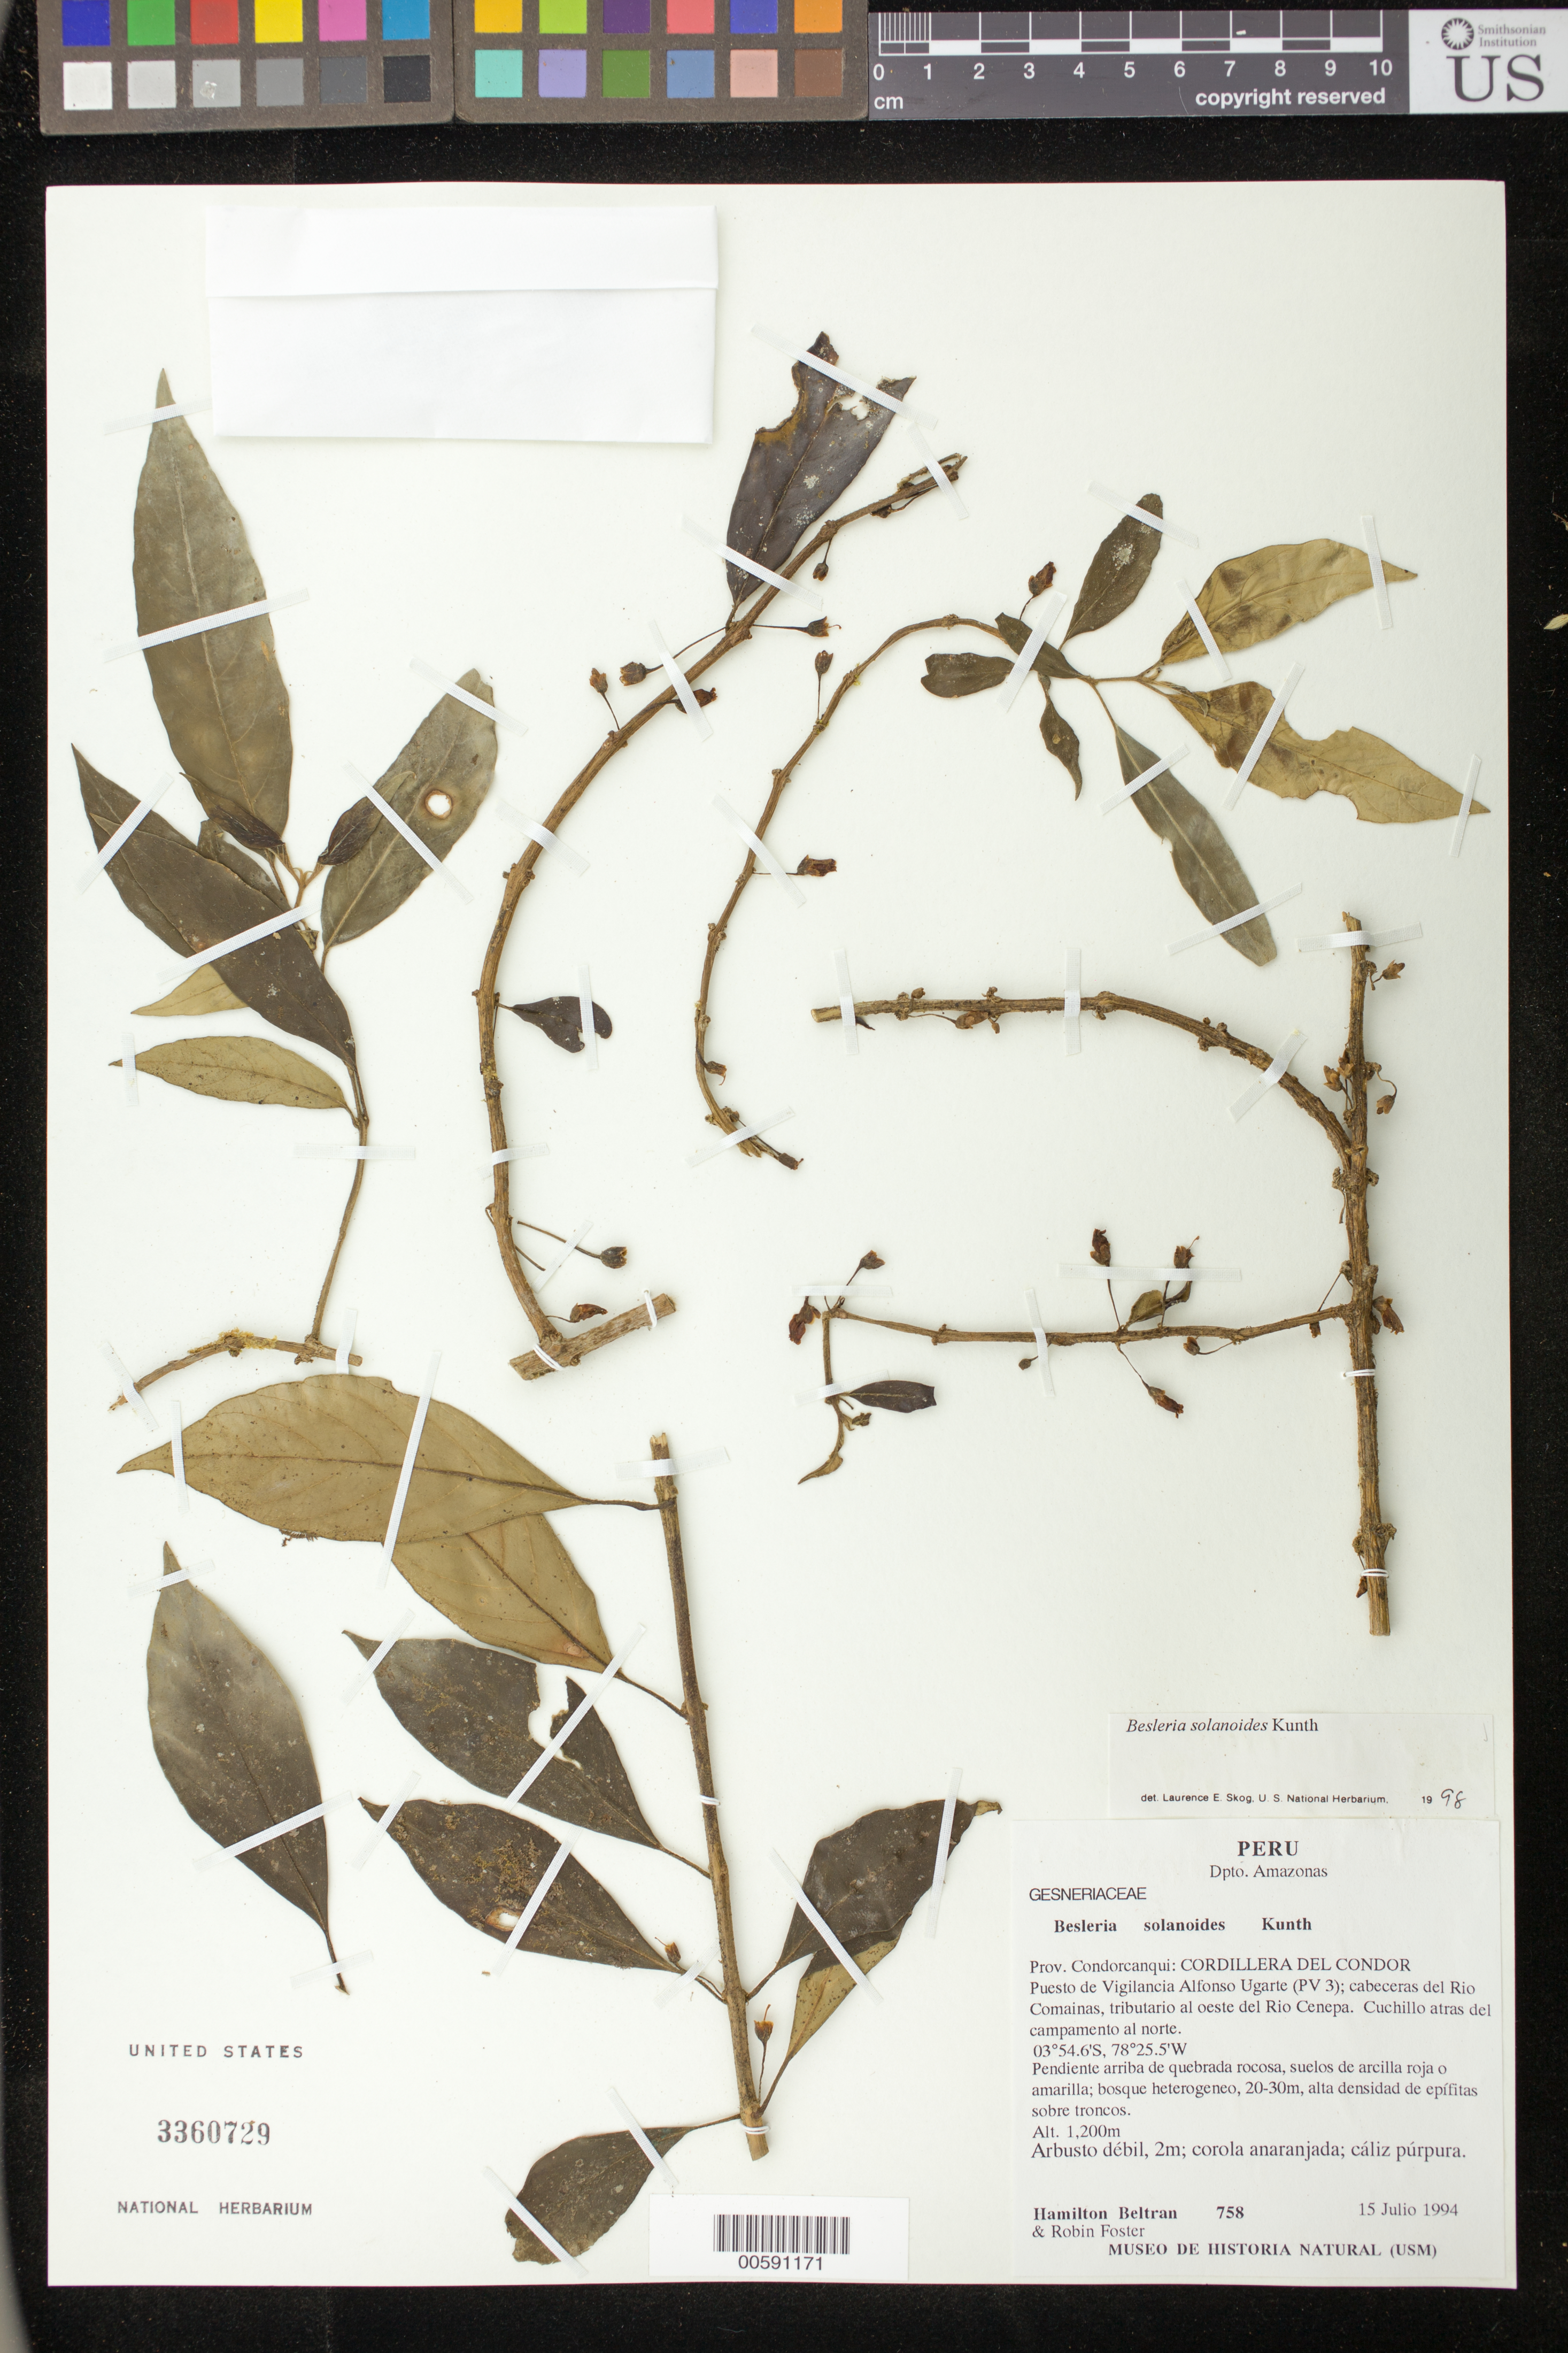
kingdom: Plantae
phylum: Tracheophyta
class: Magnoliopsida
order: Lamiales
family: Gesneriaceae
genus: Besleria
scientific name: Besleria solanoides var. solanoides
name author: Kunth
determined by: Skog, Laurence E.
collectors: H. Beltran & R. Foster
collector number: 758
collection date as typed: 15 Jul 1994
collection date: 1994-07-15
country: Peru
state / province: Amazonas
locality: Prov. Condorcanqui, Cordillera del Condor; Puesto de Vigilancia Alfonso Ugarte (PV 3); cabeceras del Rio Comainas, tributario al oeste del Rio Cenepa; cuchillo atrás del campamento al norte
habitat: Pendiente arriba de quebrada rocosa, suelos de arcilla roja o amarilla; bosque heterogeneo, 20-30 m, densidad de epífitas sobre troncos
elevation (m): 1200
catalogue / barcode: US 3360729